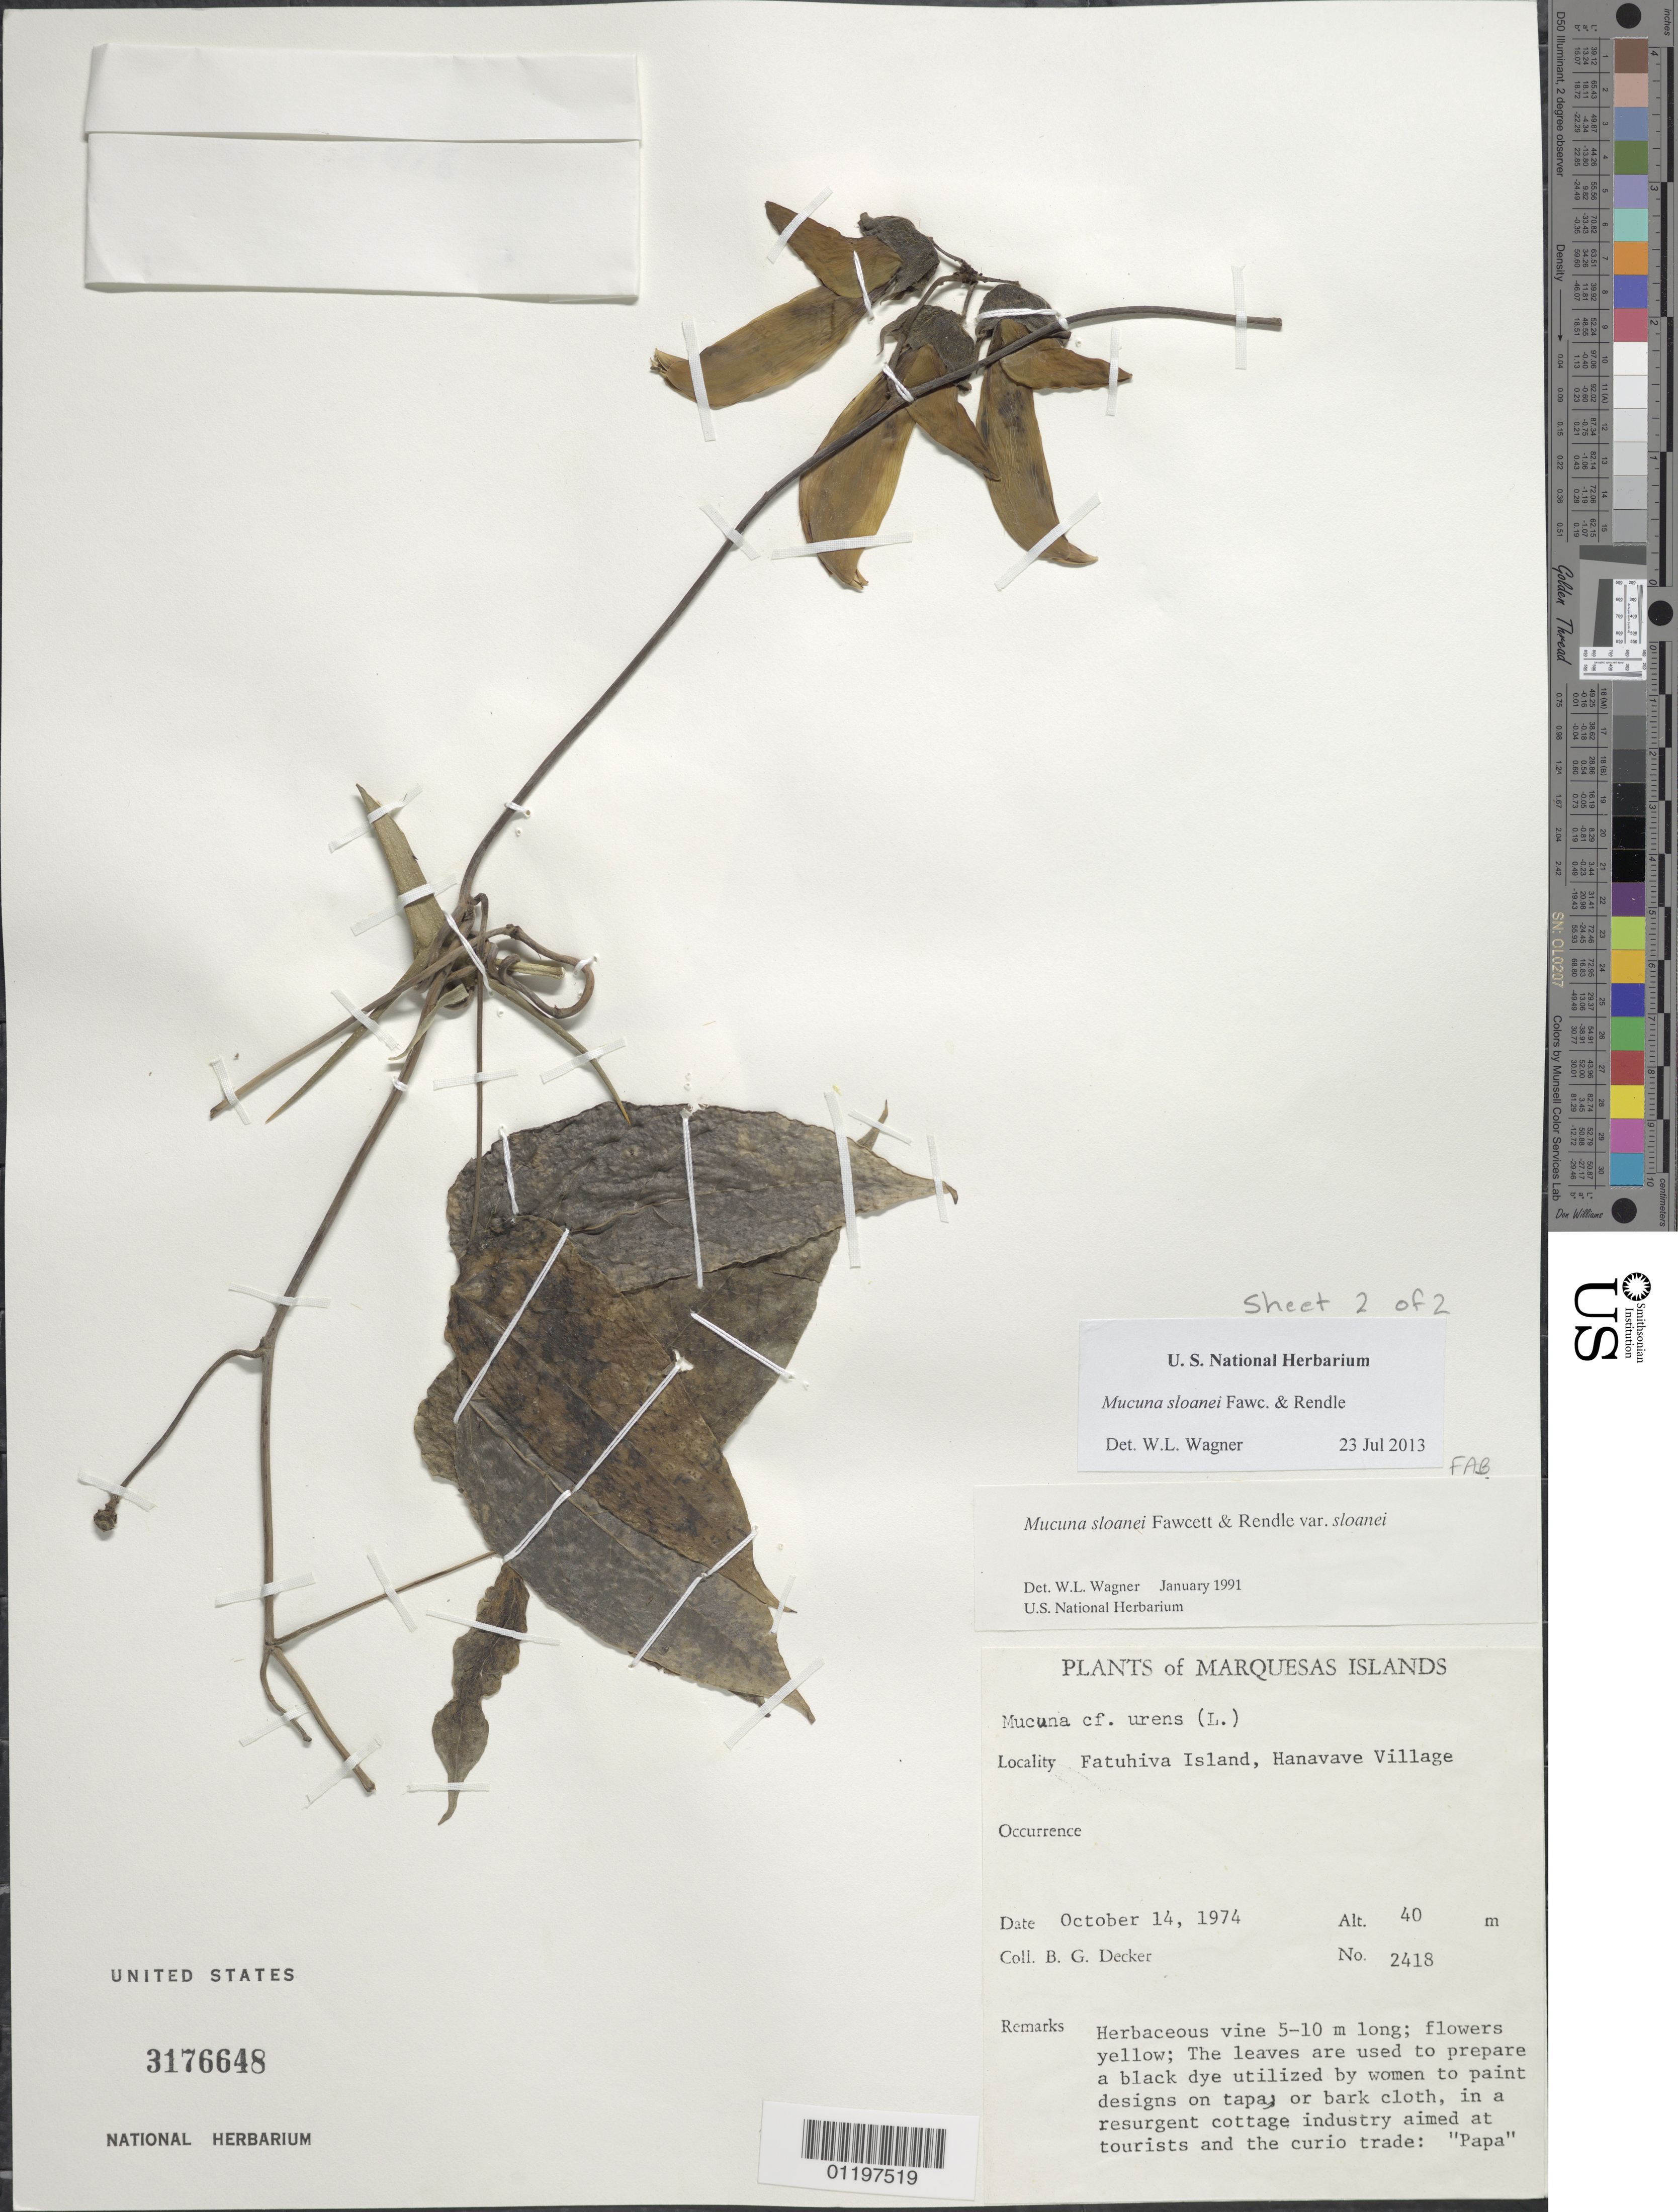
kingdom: Plantae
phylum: Tracheophyta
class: Magnoliopsida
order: Fabales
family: Fabaceae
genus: Mucuna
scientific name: Mucuna sloanei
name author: Fawc. & Rendle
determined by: Wagner, W. L., (BOT), Smithsonian Institution - National Museum of Natural History (UNITED STATES)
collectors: B. G. Decker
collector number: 2418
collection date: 1974-10-14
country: French Polynesia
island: Fatu Hiva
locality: Hanavave village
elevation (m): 40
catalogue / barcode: US 3176648